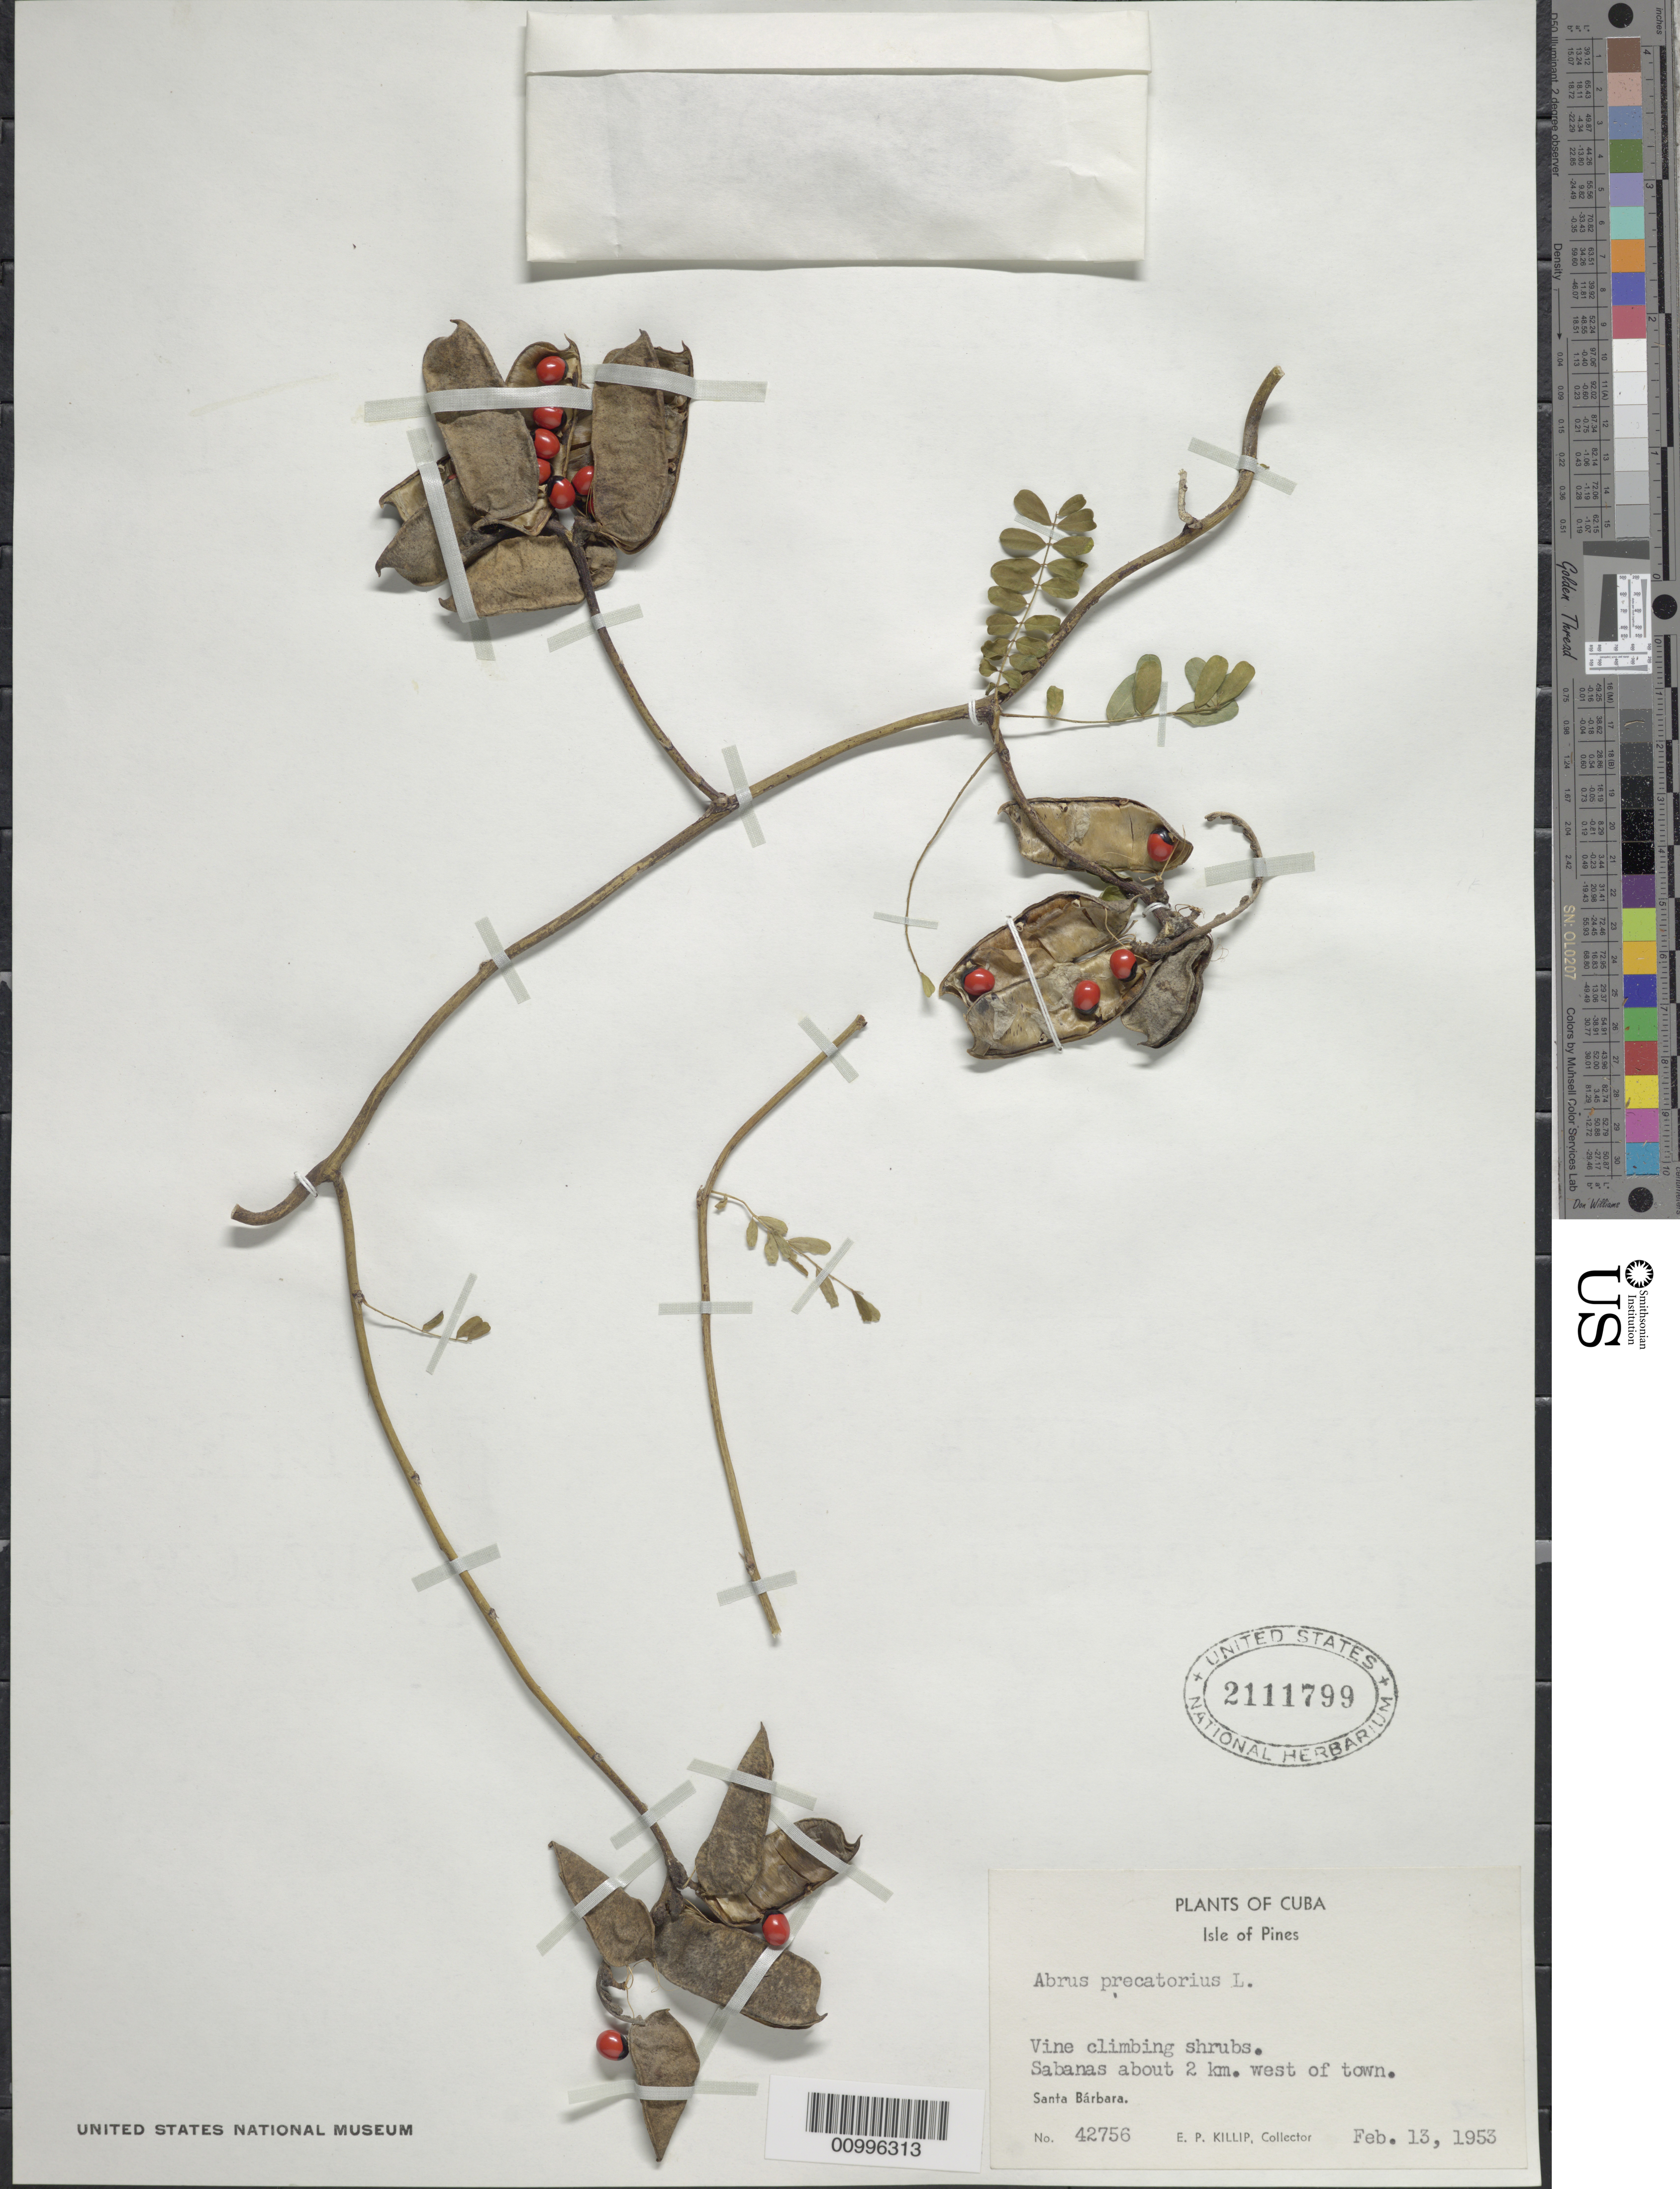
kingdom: Plantae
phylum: Tracheophyta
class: Magnoliopsida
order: Fabales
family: Fabaceae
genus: Abrus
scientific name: Abrus precatorius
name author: L.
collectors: E. P. Killip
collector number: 42756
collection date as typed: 13 Feb 1953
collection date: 1953-02-13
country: Cuba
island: Isla de la Juventud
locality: Sabanas about 2 km W of town Santa Barbara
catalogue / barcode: US 2111799